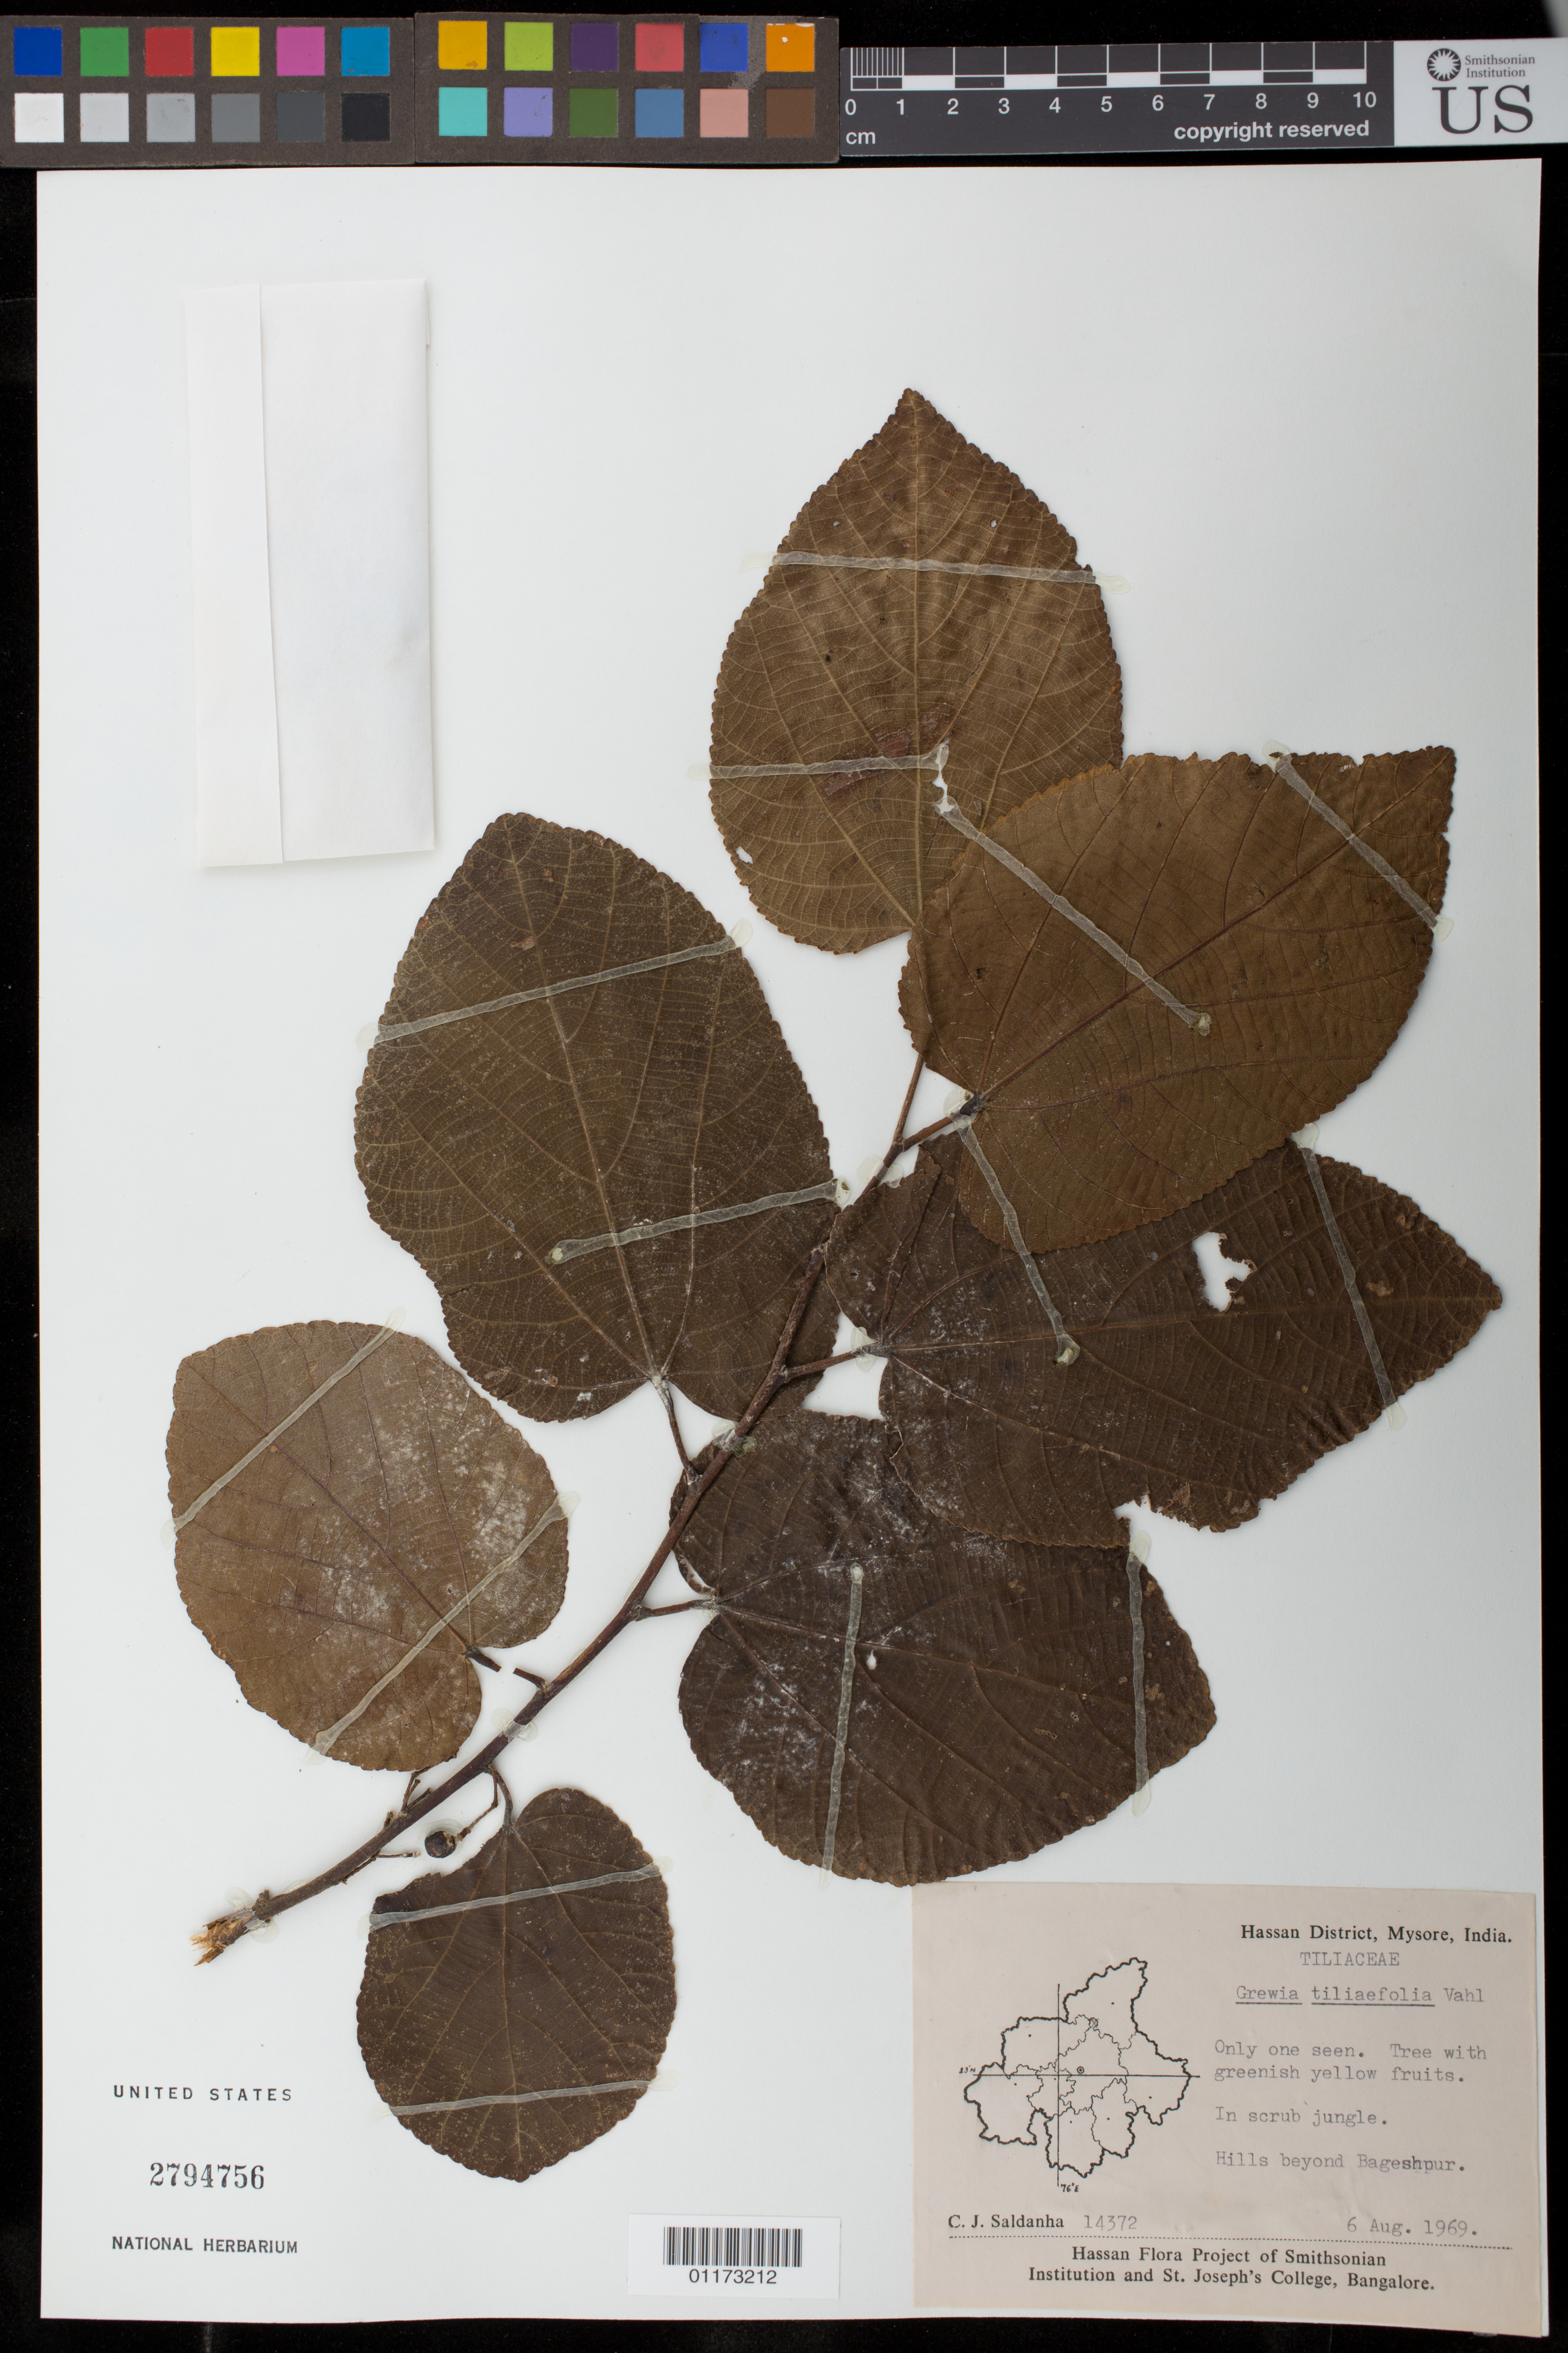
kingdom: Plantae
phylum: Tracheophyta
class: Magnoliopsida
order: Malvales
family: Malvaceae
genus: Grewia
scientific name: Grewia tiliifolia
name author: Vahl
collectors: C. J. Saldanha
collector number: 14372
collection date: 1969-08-06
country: India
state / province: Karnataka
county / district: Mysore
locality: Hills beyond Bageshpur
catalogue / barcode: US 2794756